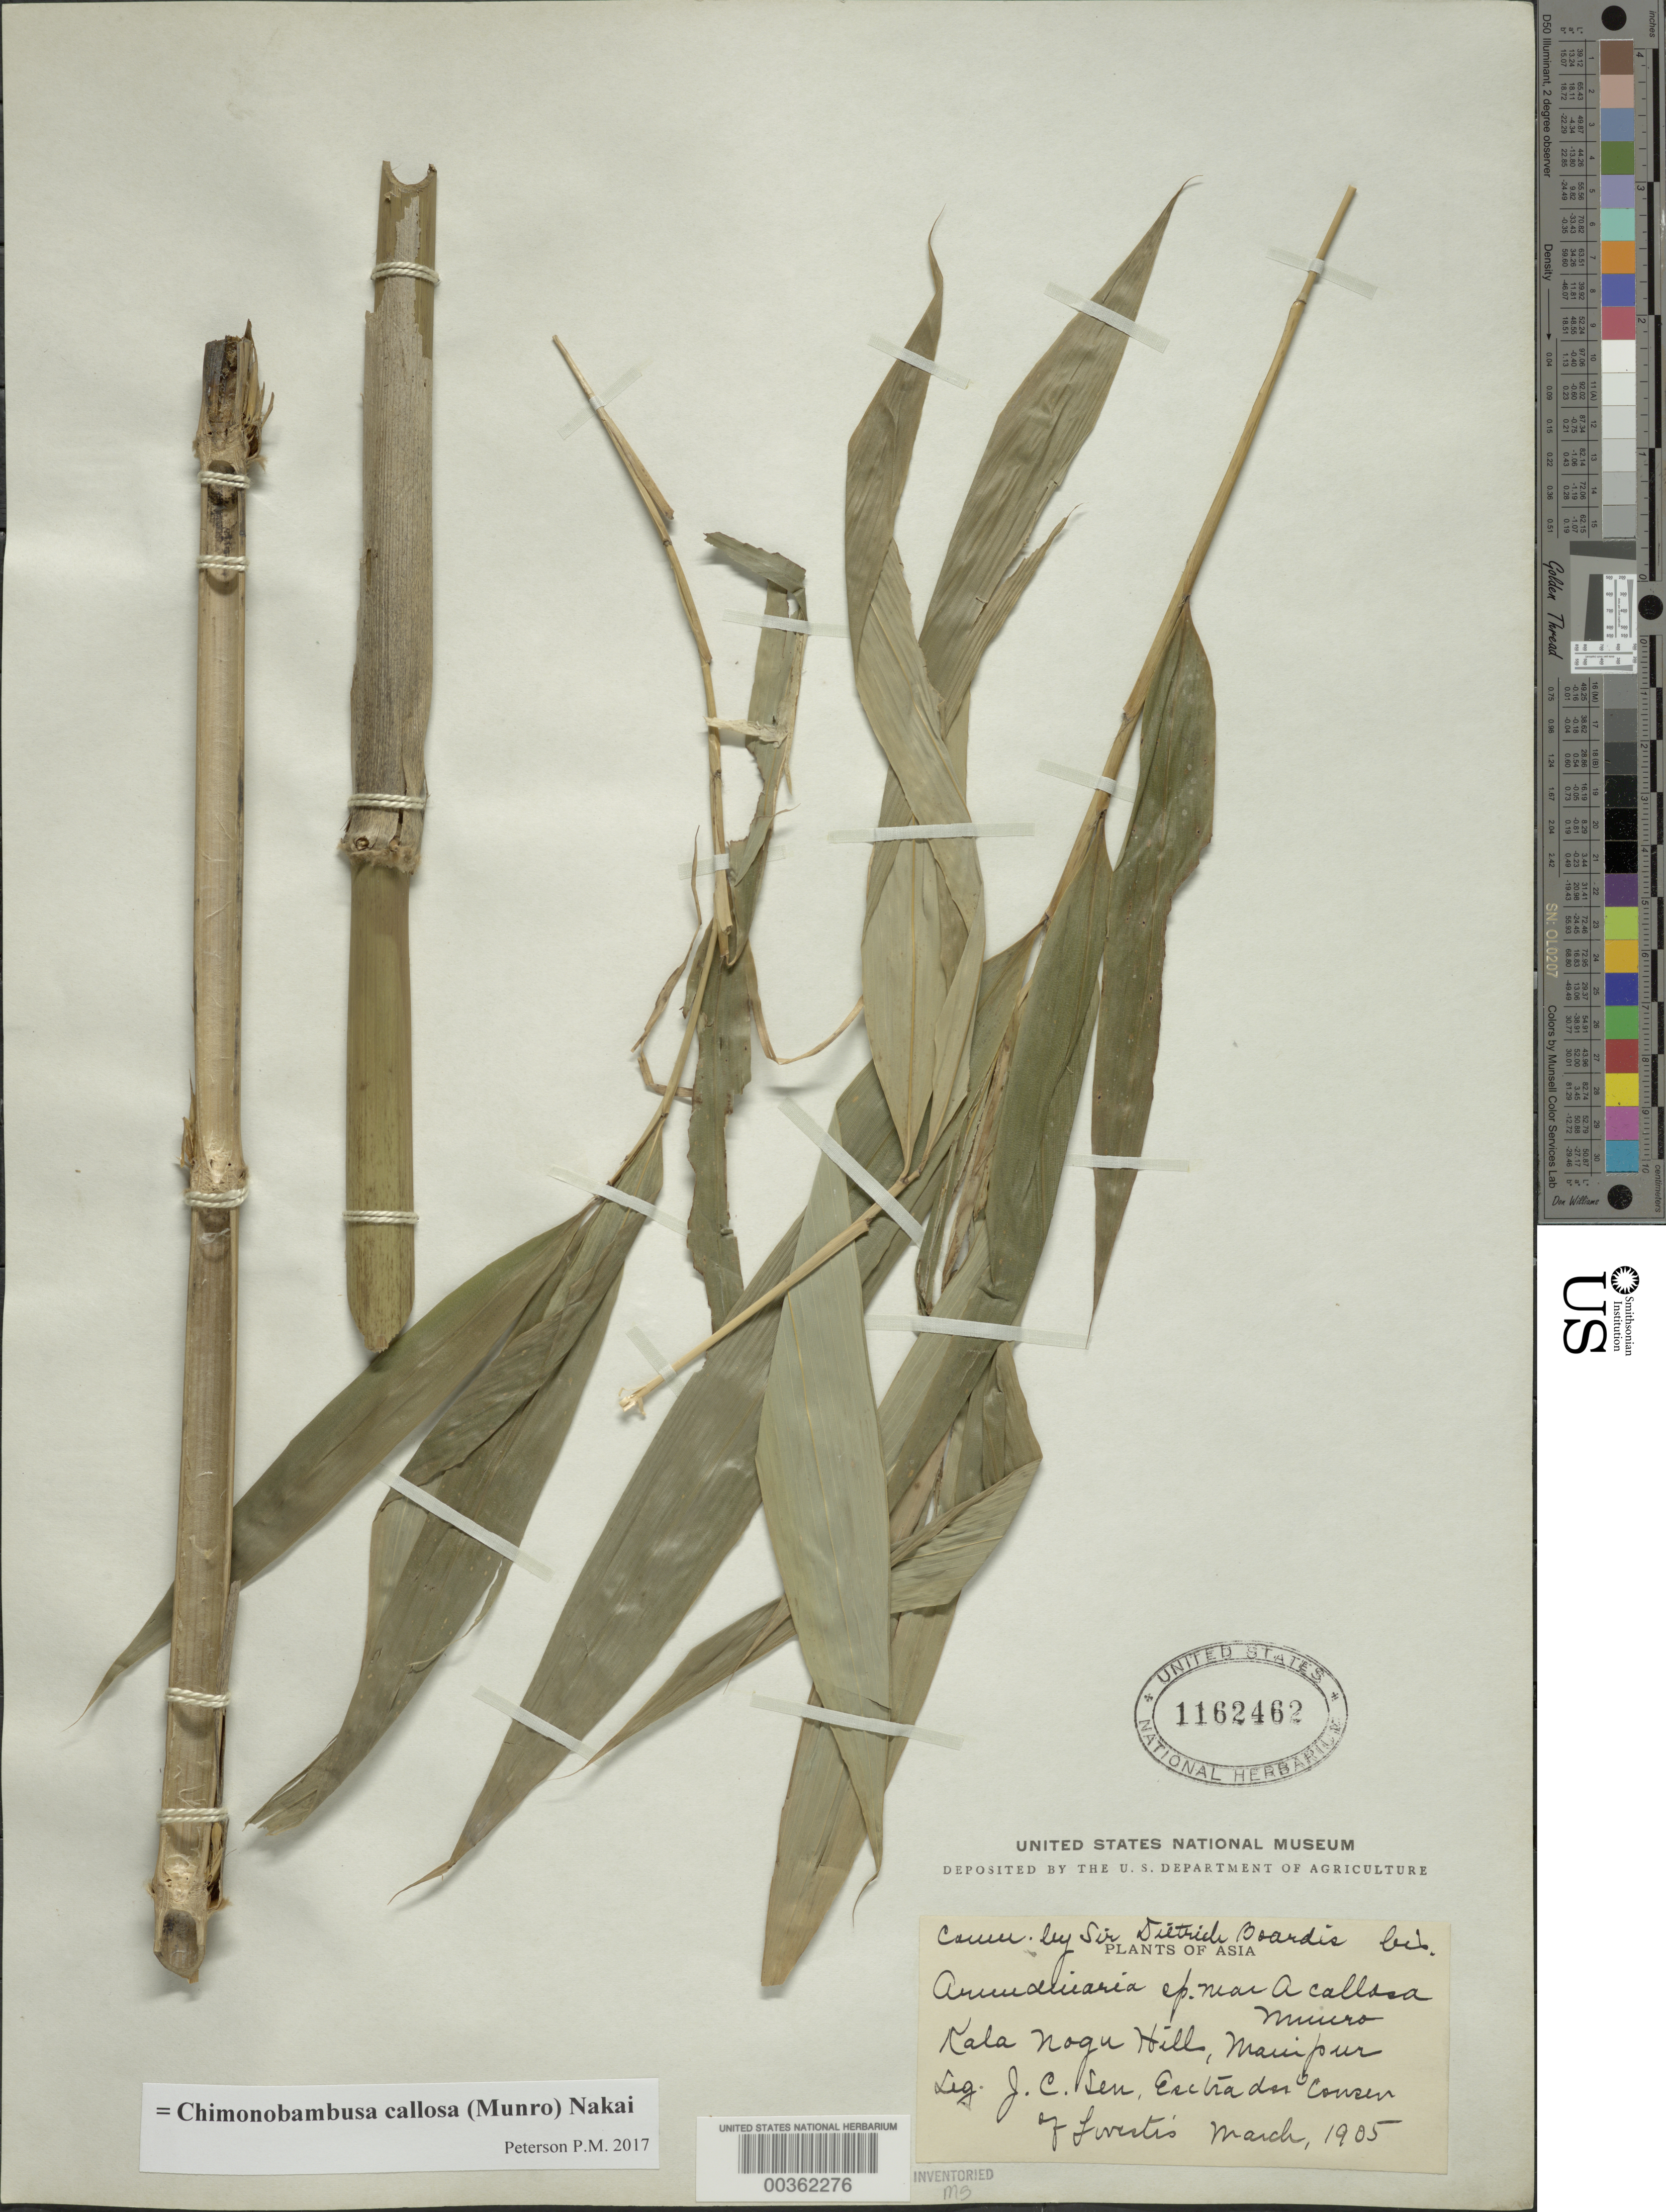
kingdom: Plantae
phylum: Tracheophyta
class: Liliopsida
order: Poales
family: Poaceae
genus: Chimonobambusa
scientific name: Chimonobambusa callosa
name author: (Munro) Nakai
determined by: Poaceae Reorganization Project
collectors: J. Sen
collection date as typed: Mar 1905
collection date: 1905-03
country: India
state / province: Manipur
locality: Kala Nogu Hills, Manipur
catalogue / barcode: US 1162462